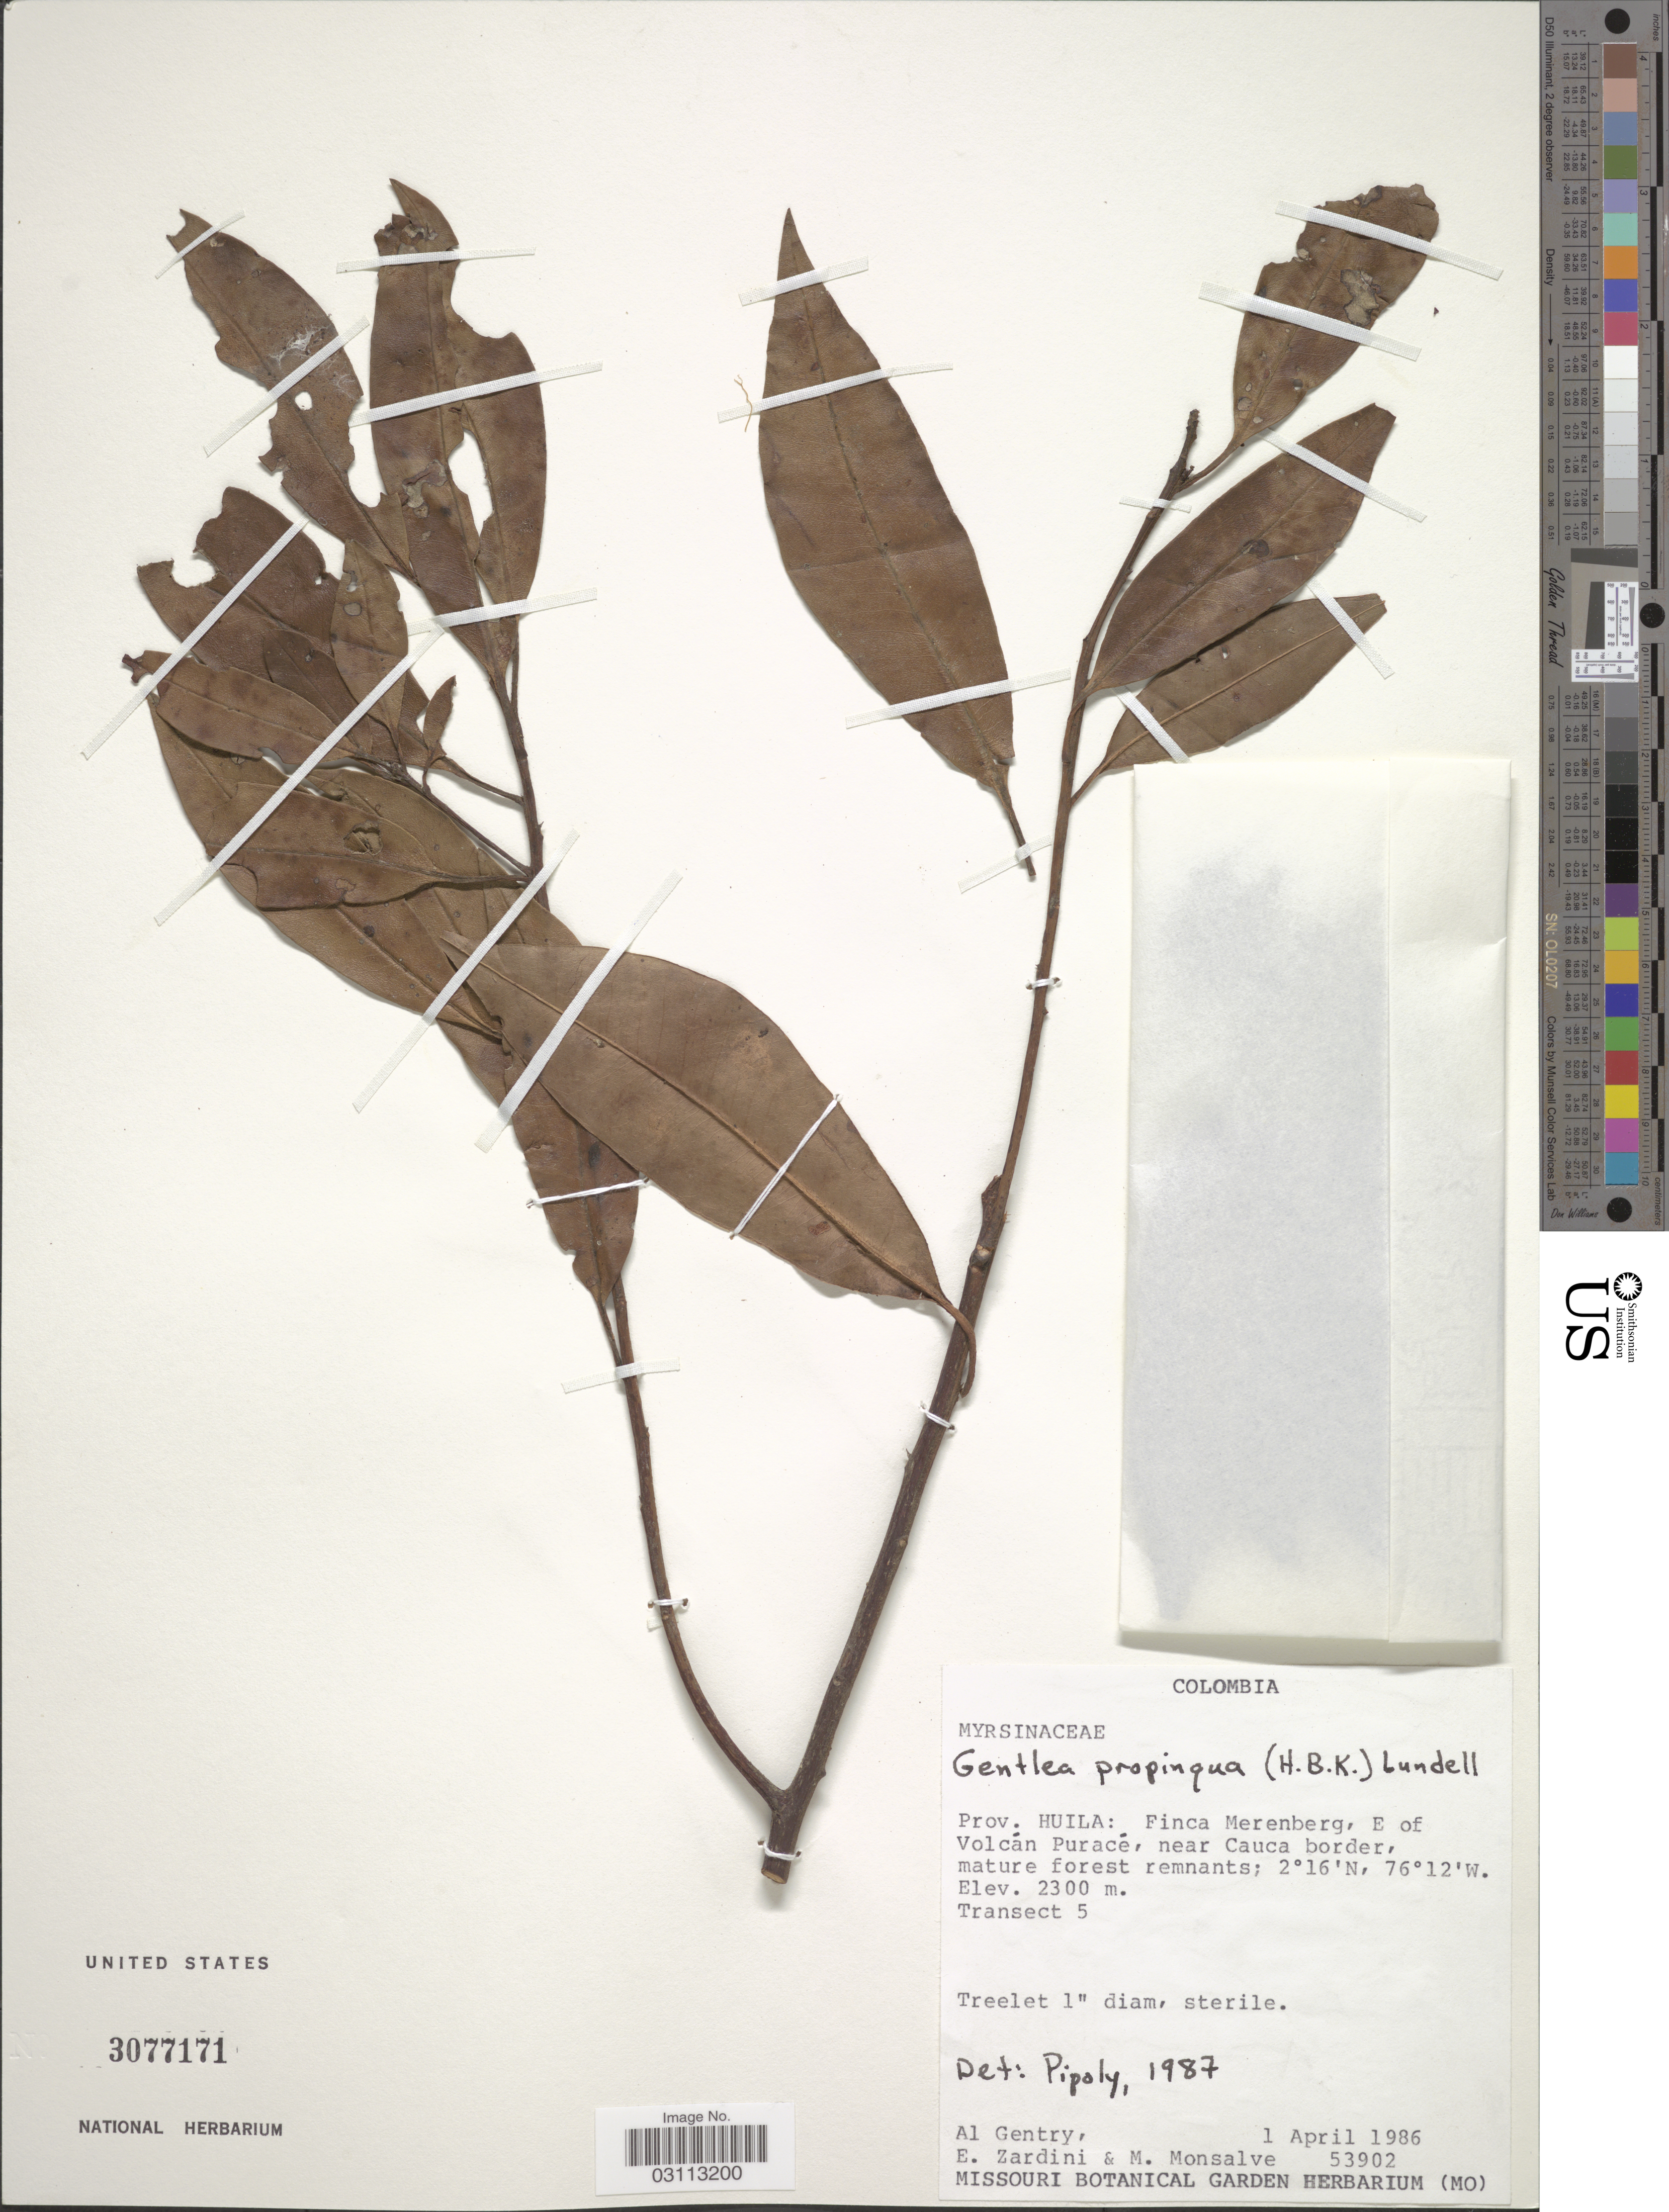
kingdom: Plantae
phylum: Tracheophyta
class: Magnoliopsida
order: Ericales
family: Primulaceae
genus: Gentlea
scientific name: Gentlea propinqua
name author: (Kunth) Lundell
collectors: A. H. Gentry, E. Zardini & M. Monsalve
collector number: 53902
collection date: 1986-04-01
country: Colombia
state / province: Huila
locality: Prov. Huila: Finca Merenberg, E of Volcán Puracé, near Cauca border.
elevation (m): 2300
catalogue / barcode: US 3077171